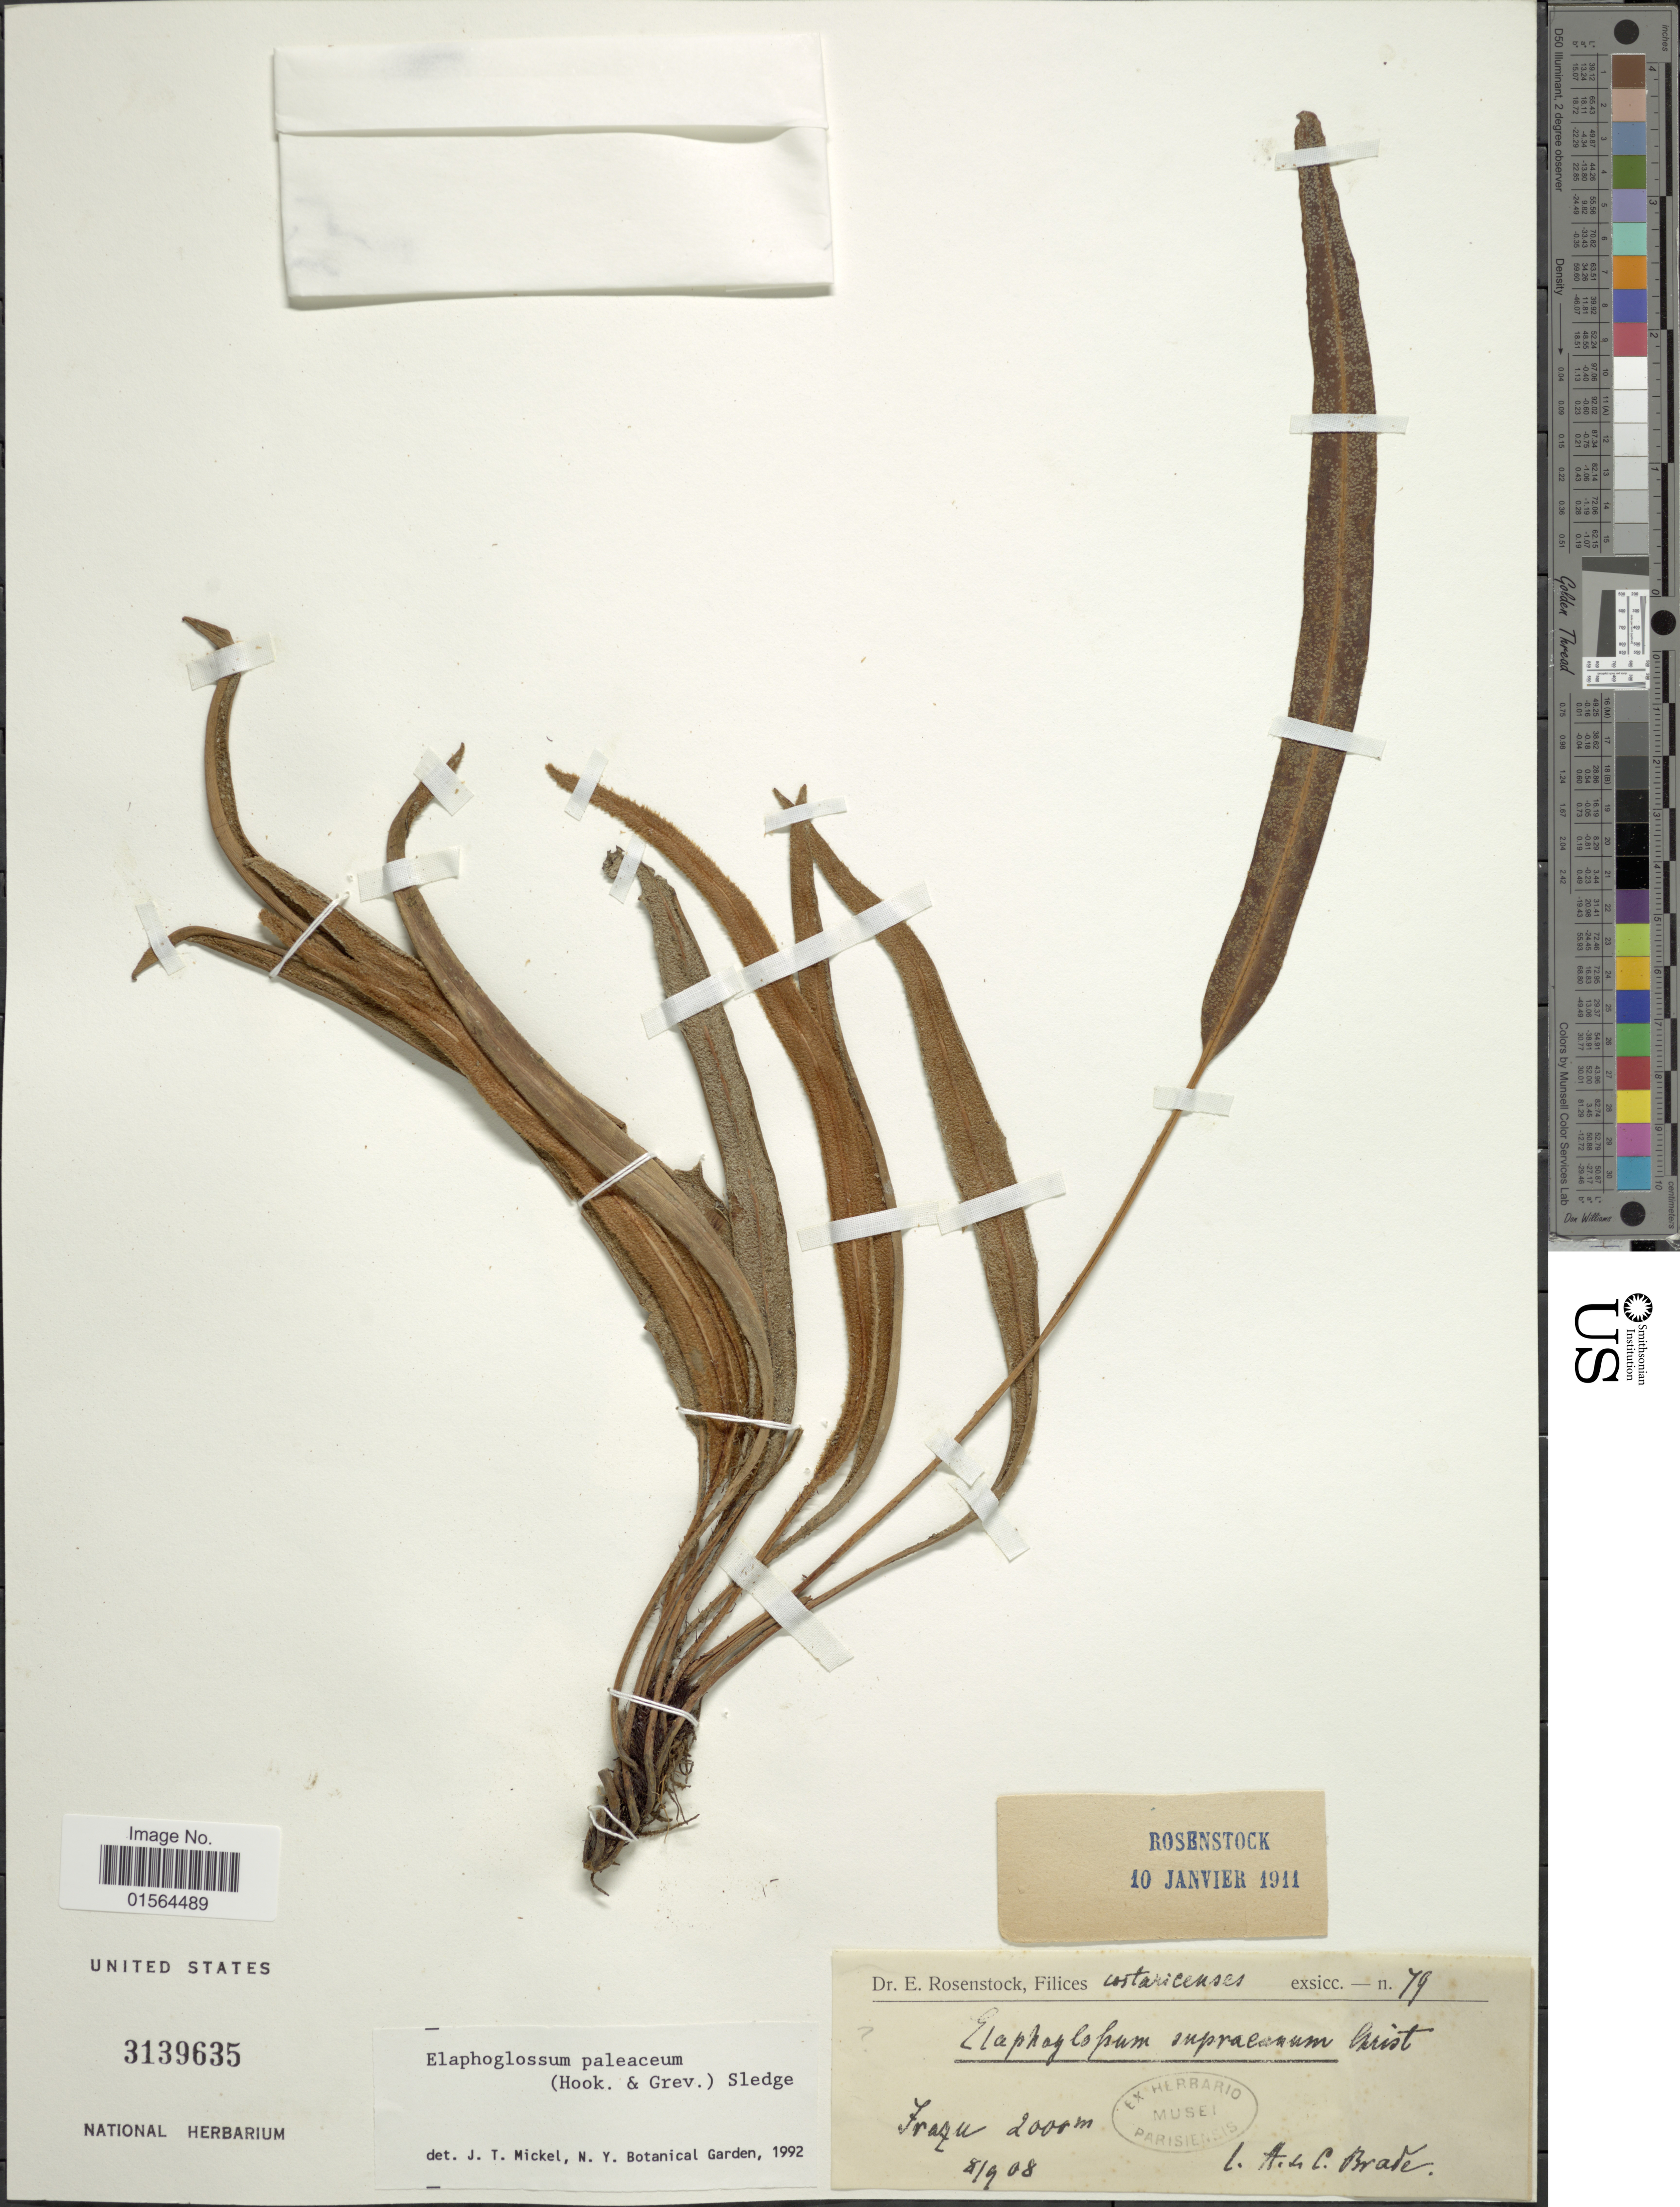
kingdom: Plantae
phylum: Tracheophyta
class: Polypodiopsida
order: Polypodiales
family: Dryopteridaceae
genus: Elaphoglossum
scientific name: Elaphoglossum paleaceum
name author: (Hook. & Grev.) Sledge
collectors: A. Brade & C. Brade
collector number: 79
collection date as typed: Transcribed d/m/y: 8/9/8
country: Costa Rica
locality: Costaricenses, Irazu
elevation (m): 2000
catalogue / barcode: US 3139635